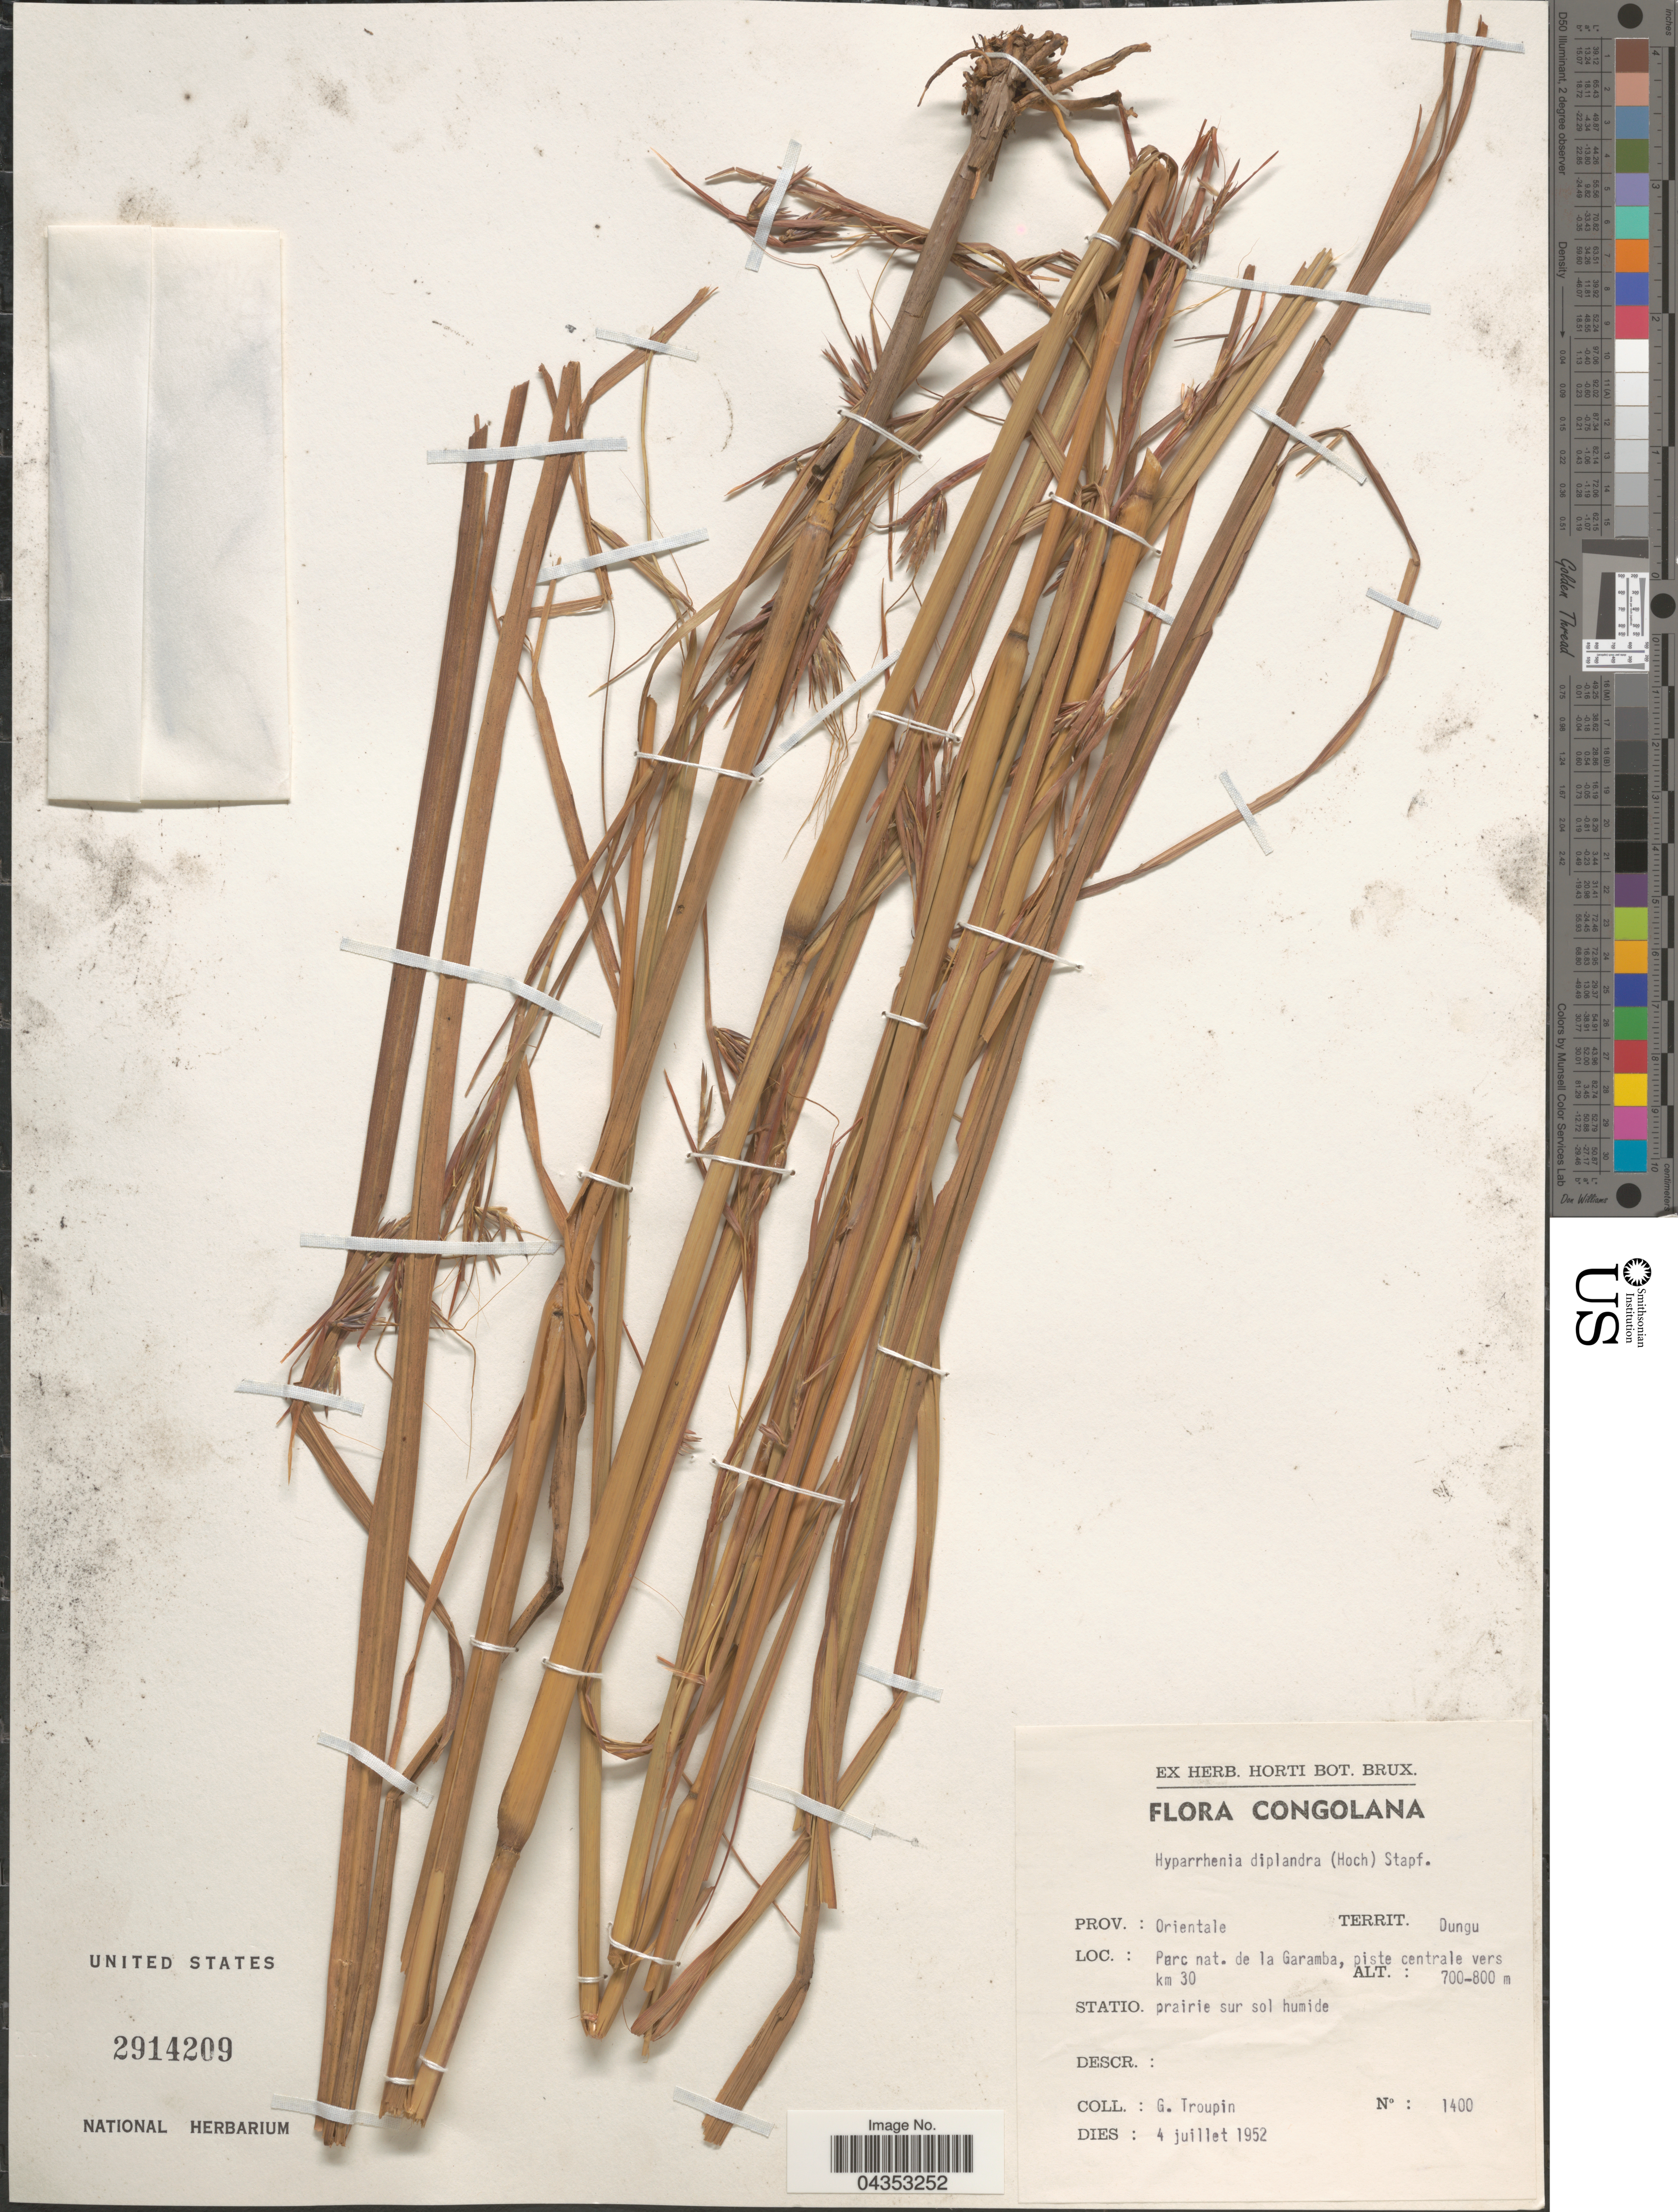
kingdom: Plantae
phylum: Tracheophyta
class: Liliopsida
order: Poales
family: Poaceae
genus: Hyparrhenia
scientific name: Hyparrhenia diplandra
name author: (Hack.) Stapf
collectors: G. Troupin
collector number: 1400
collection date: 1952-07-04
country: Congo, Democratic Republic of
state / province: Haut-Uele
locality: Congolana. Territ. Dungu. Parc nat. de la Garamba, piste centrale vers km 30.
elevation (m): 700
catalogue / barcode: US 2914209